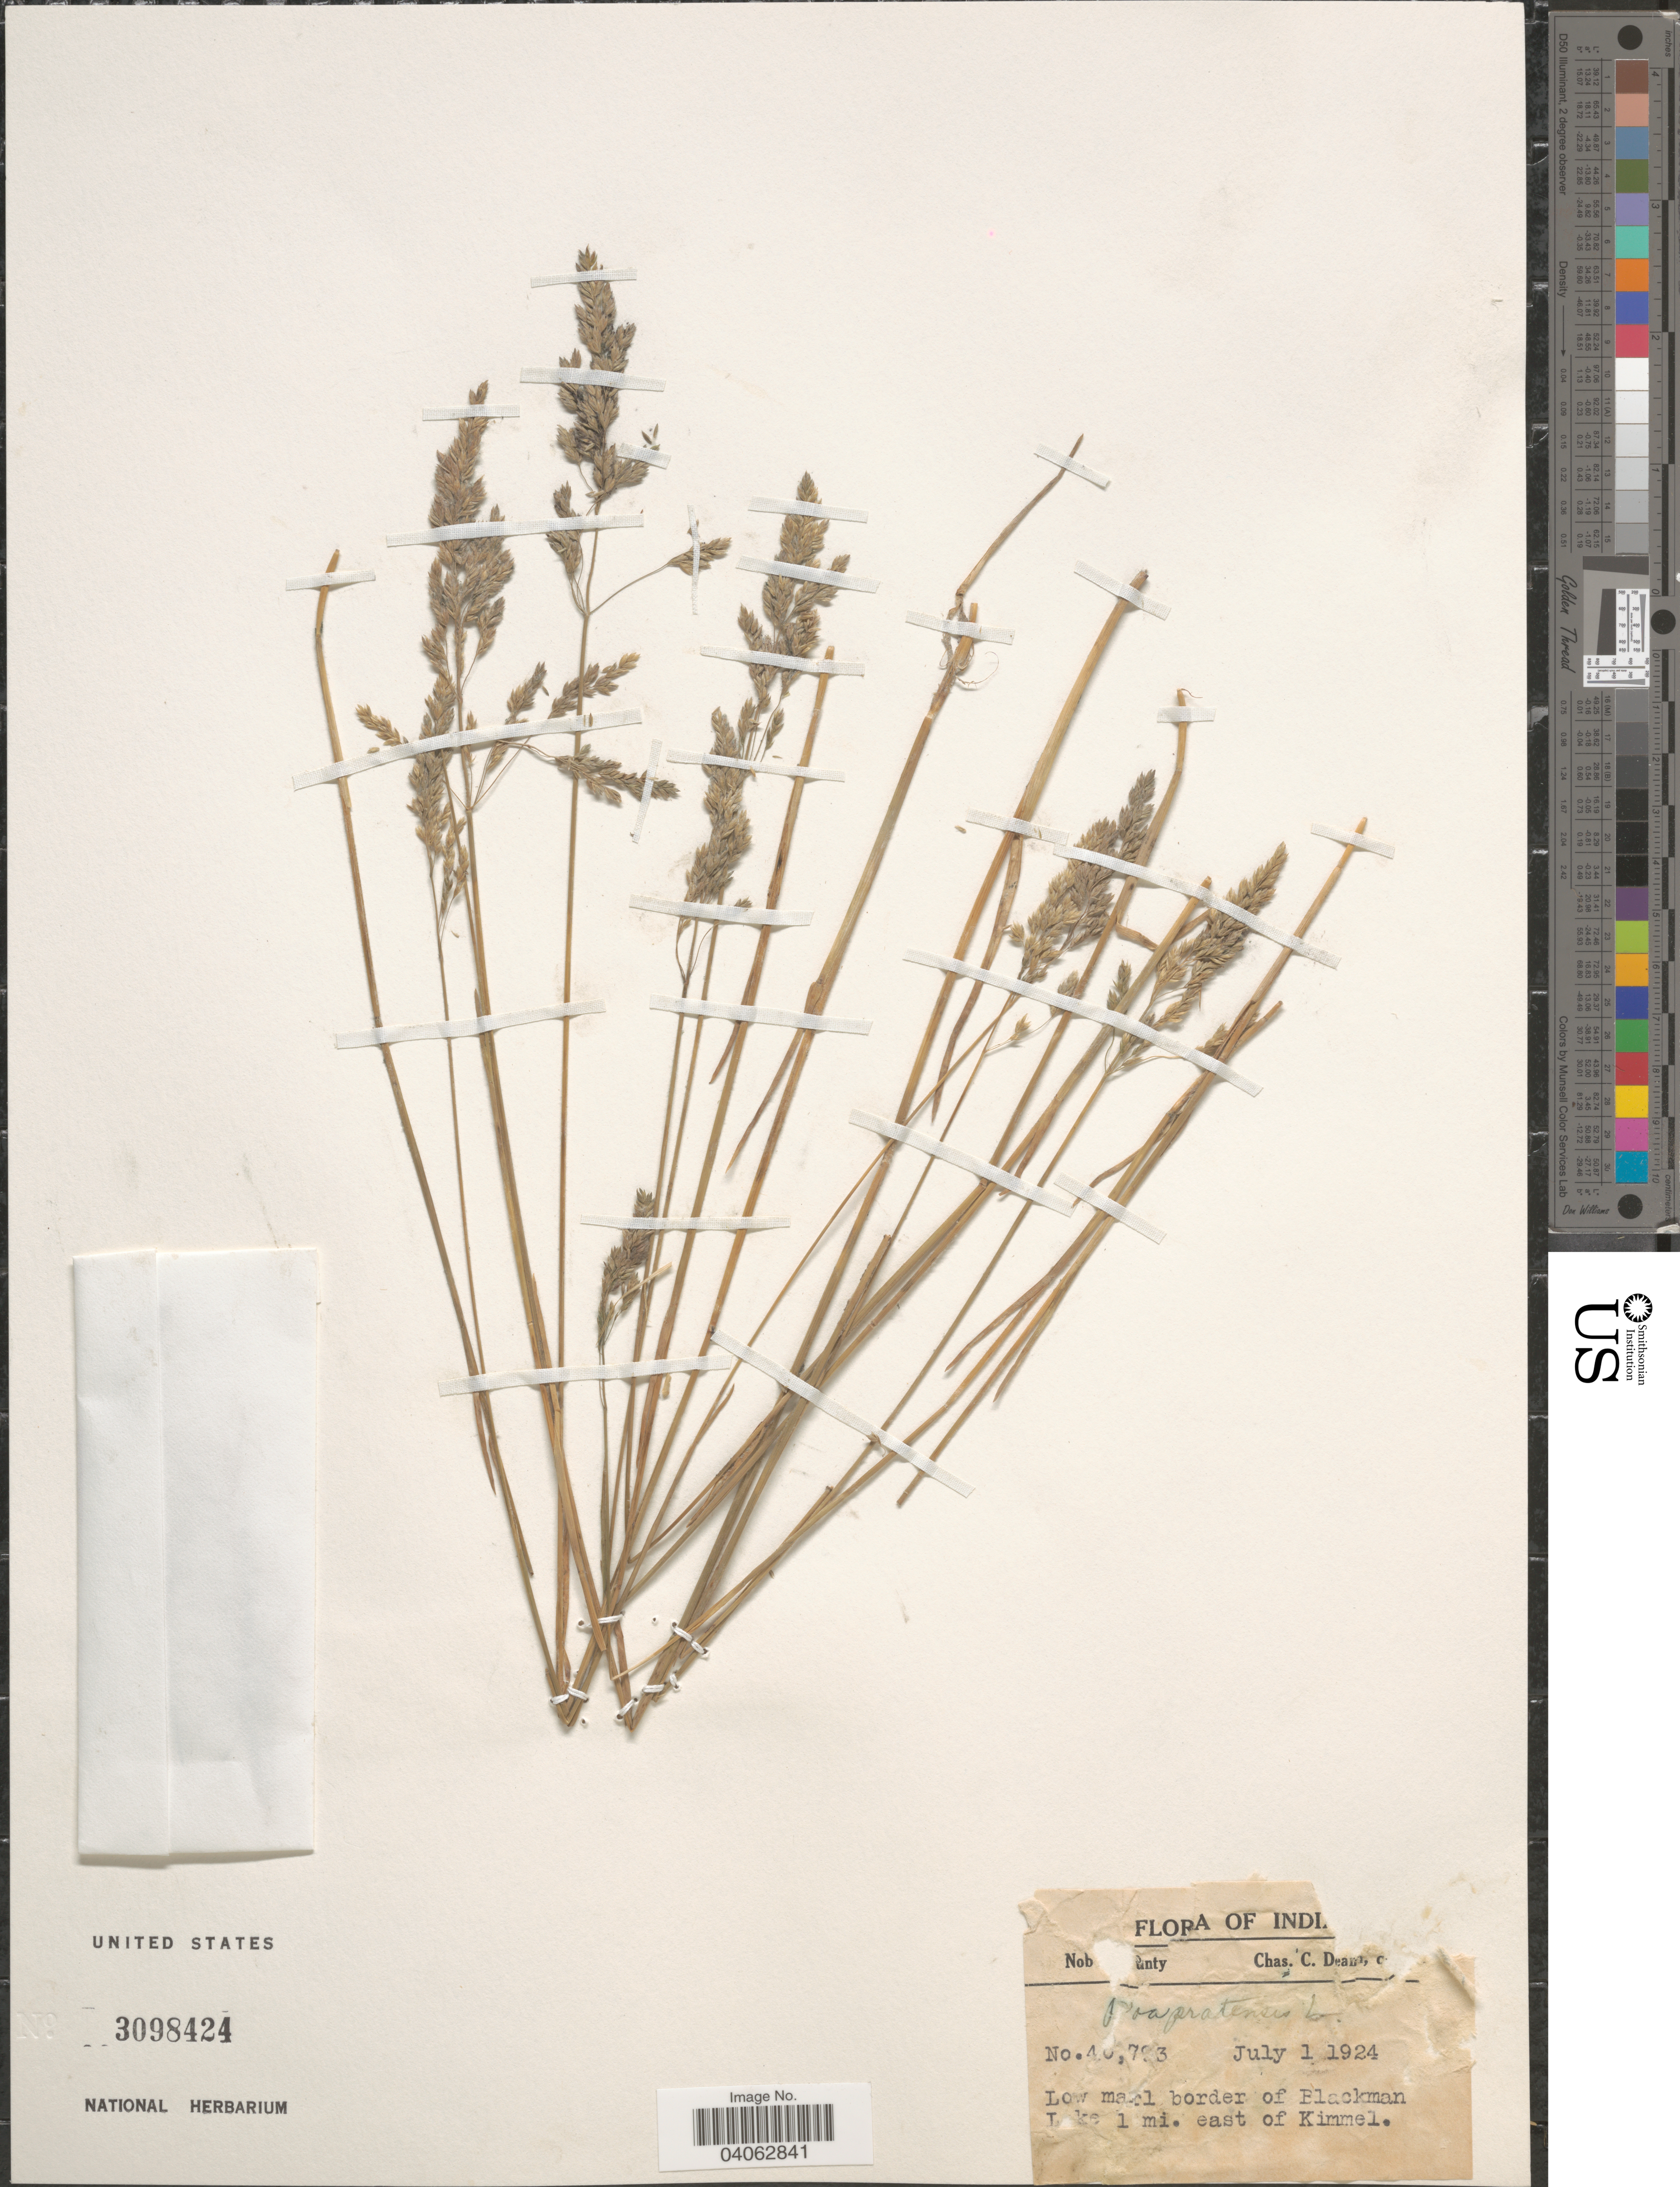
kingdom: Plantae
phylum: Tracheophyta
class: Liliopsida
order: Poales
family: Poaceae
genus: Poa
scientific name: Poa pratensis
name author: L.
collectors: C. C. Deam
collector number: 40793*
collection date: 1924-07-01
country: United States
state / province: Indiana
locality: Noble County. Low marl border of Blackman Lake 1 mi. east of Kimmel.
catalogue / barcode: US 3098424